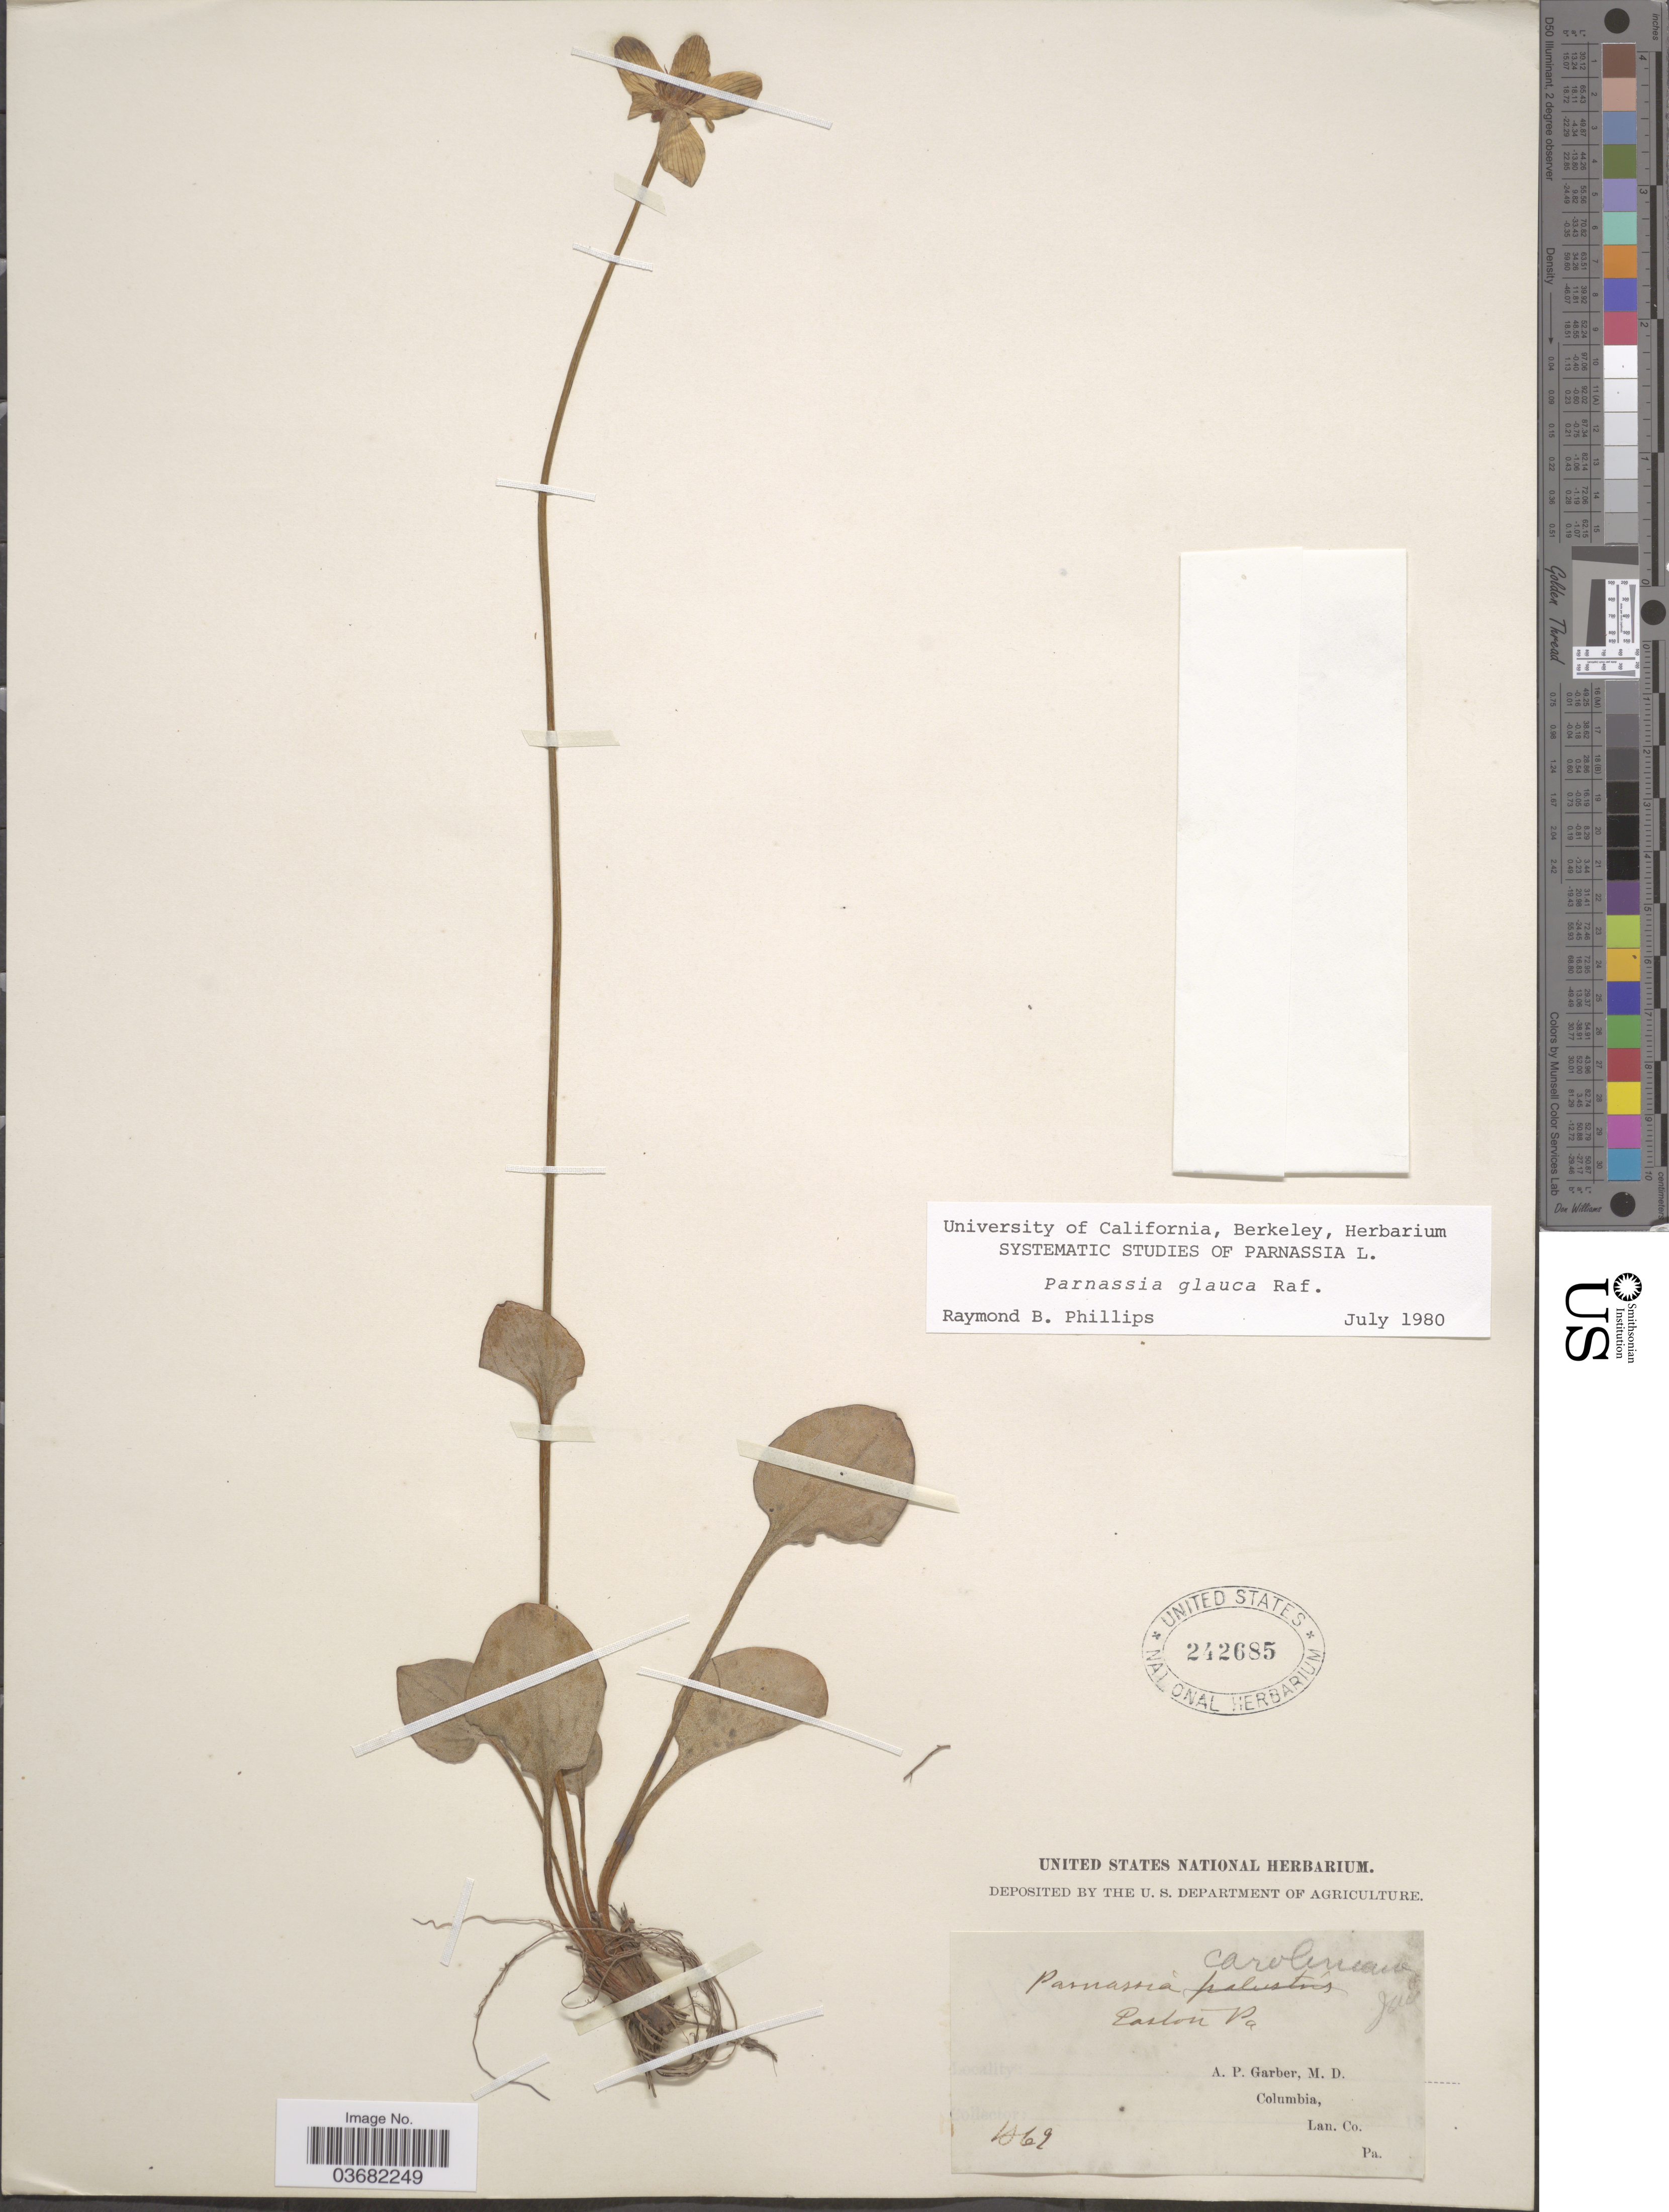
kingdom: Plantae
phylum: Tracheophyta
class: Magnoliopsida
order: Celastrales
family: Parnassiaceae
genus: Parnassia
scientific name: Parnassia glauca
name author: Raf.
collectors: A. P. Garber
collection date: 1869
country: United States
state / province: Pennsylvania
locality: Easton.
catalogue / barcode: US 242685